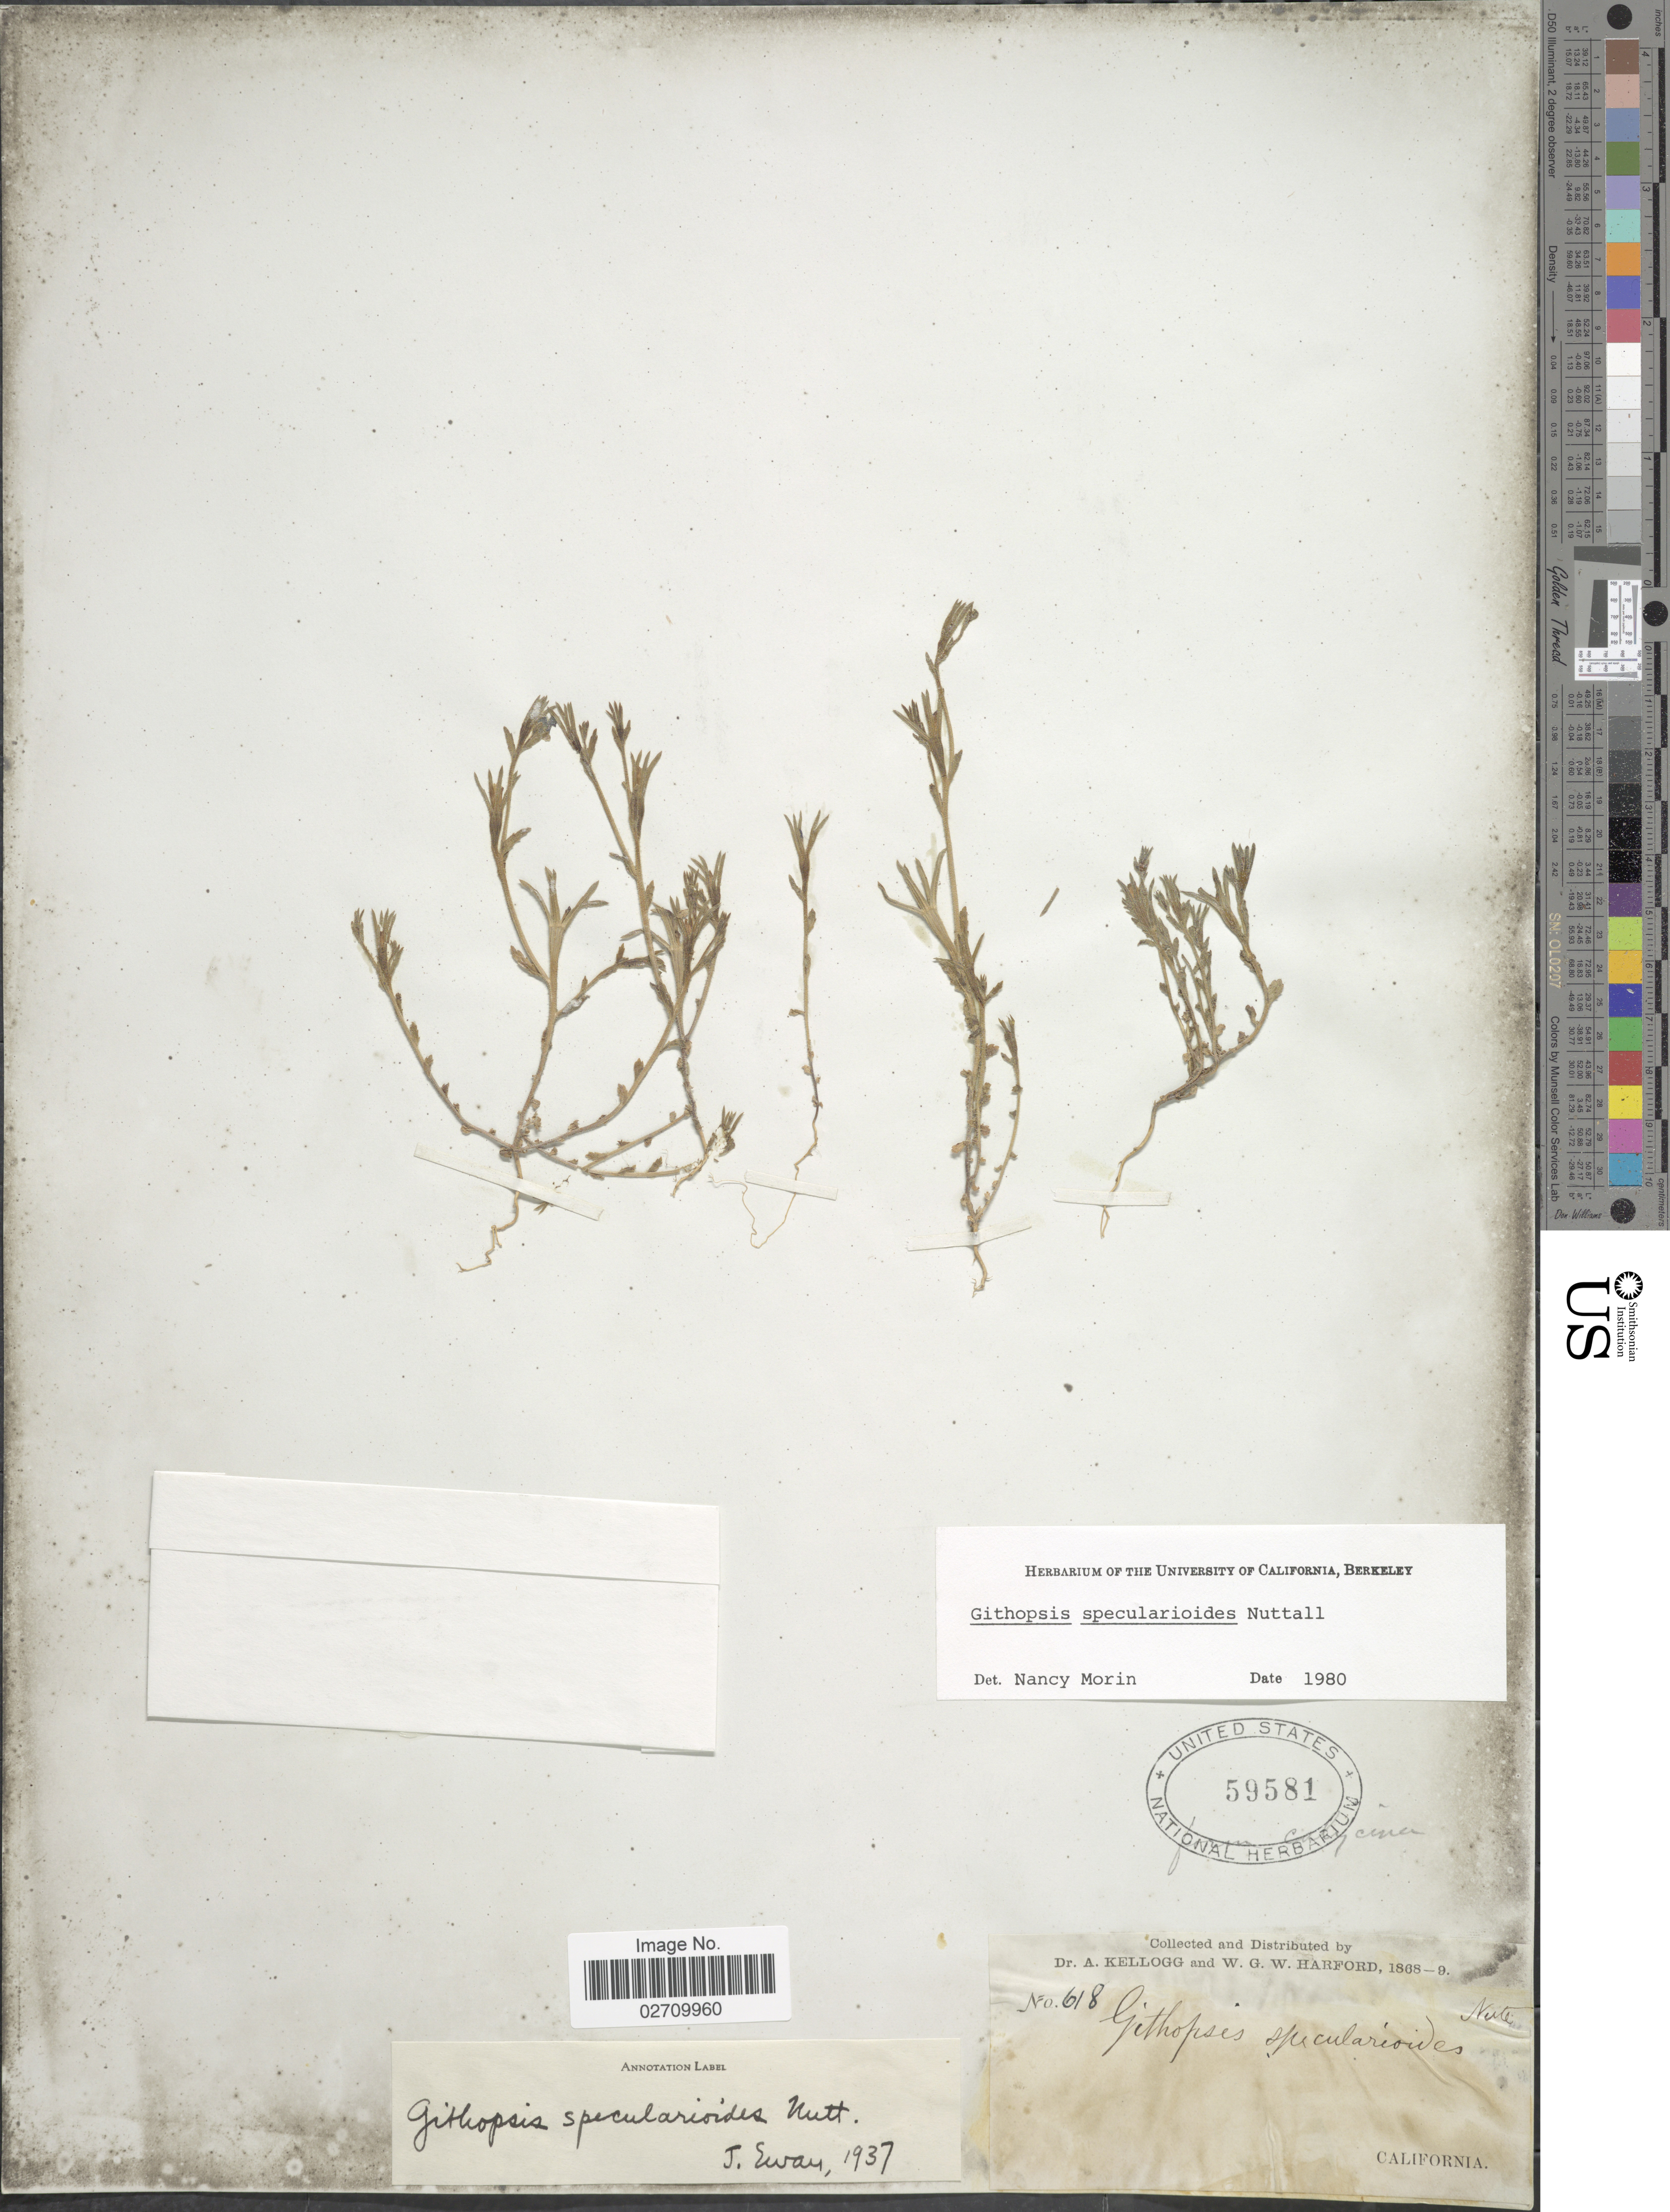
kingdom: Plantae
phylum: Tracheophyta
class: Magnoliopsida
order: Asterales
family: Campanulaceae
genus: Githopsis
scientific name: Githopsis specularioides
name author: Nutt.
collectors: A. Kellogg & W. G. W. Harford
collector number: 618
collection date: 1865/1869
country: United States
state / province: California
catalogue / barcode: US 59581